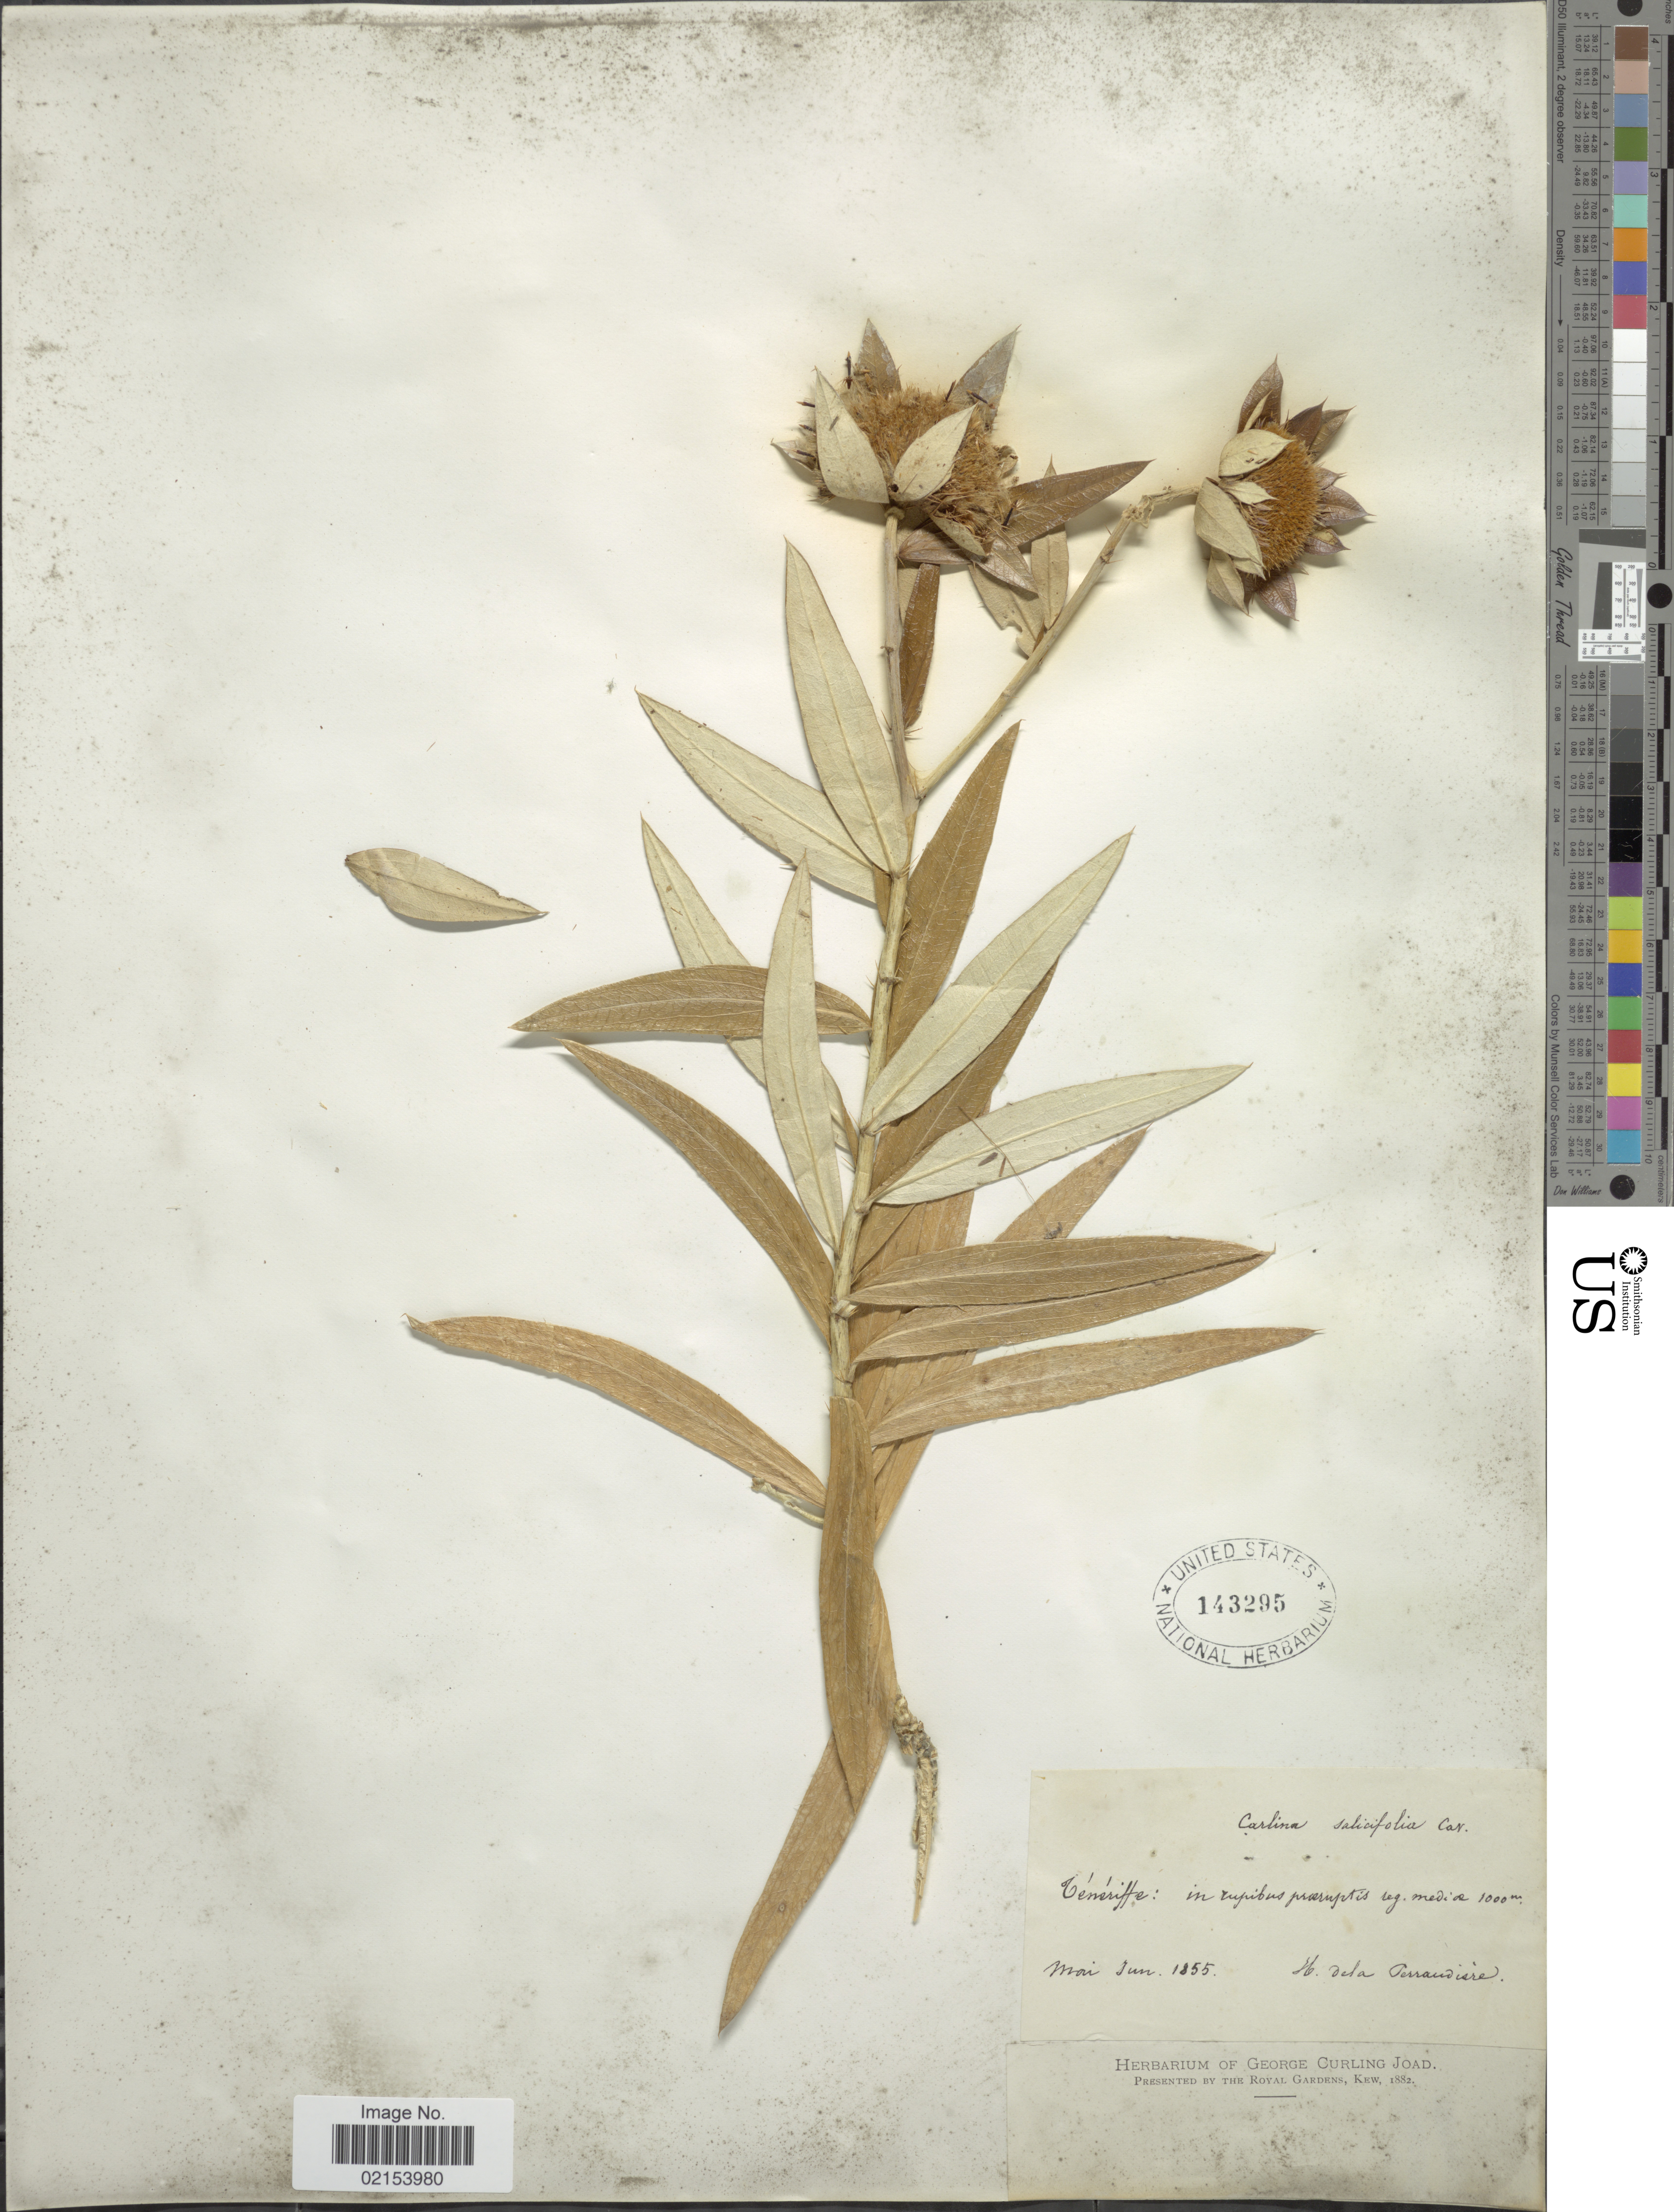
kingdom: Plantae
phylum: Tracheophyta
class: Magnoliopsida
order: Asterales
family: Asteraceae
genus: Carlina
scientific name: Carlina salicifolia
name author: (L. f.) Cav.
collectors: H. de la Perraudière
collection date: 1855-05/1855-06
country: Spain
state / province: Canarias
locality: Teneriffe, reg Mediae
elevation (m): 1000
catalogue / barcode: US 143295